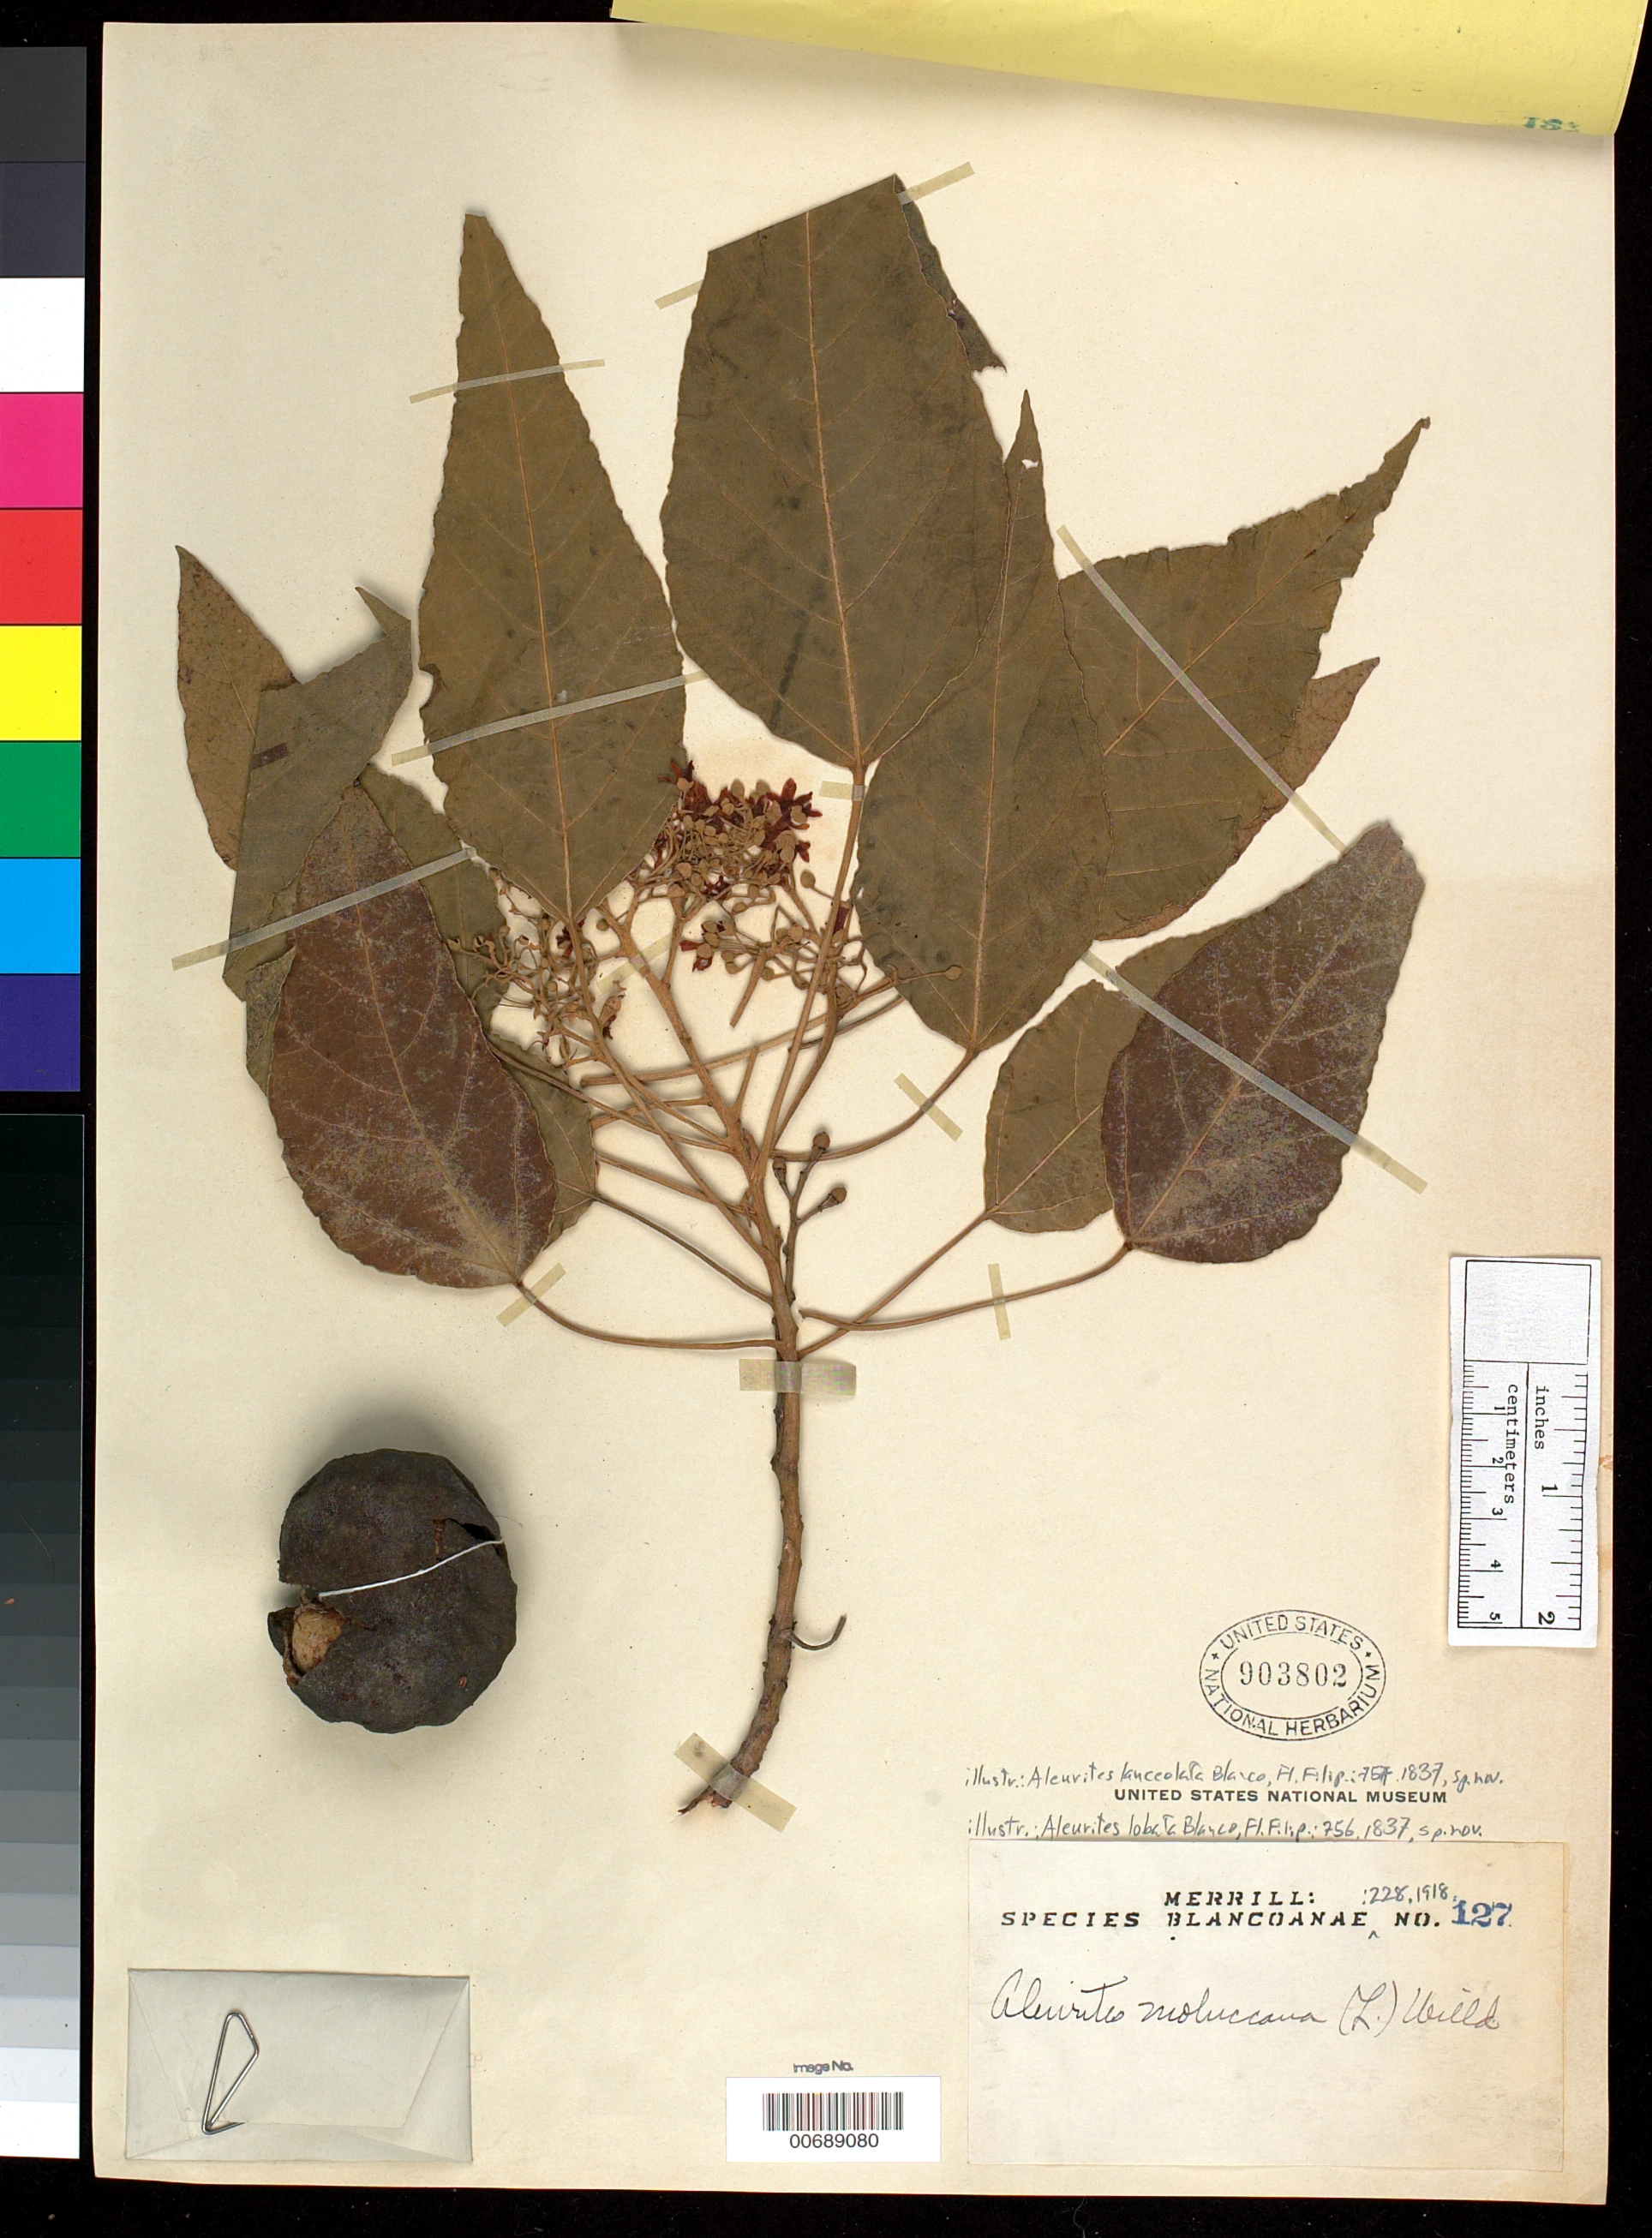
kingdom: Plantae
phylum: Tracheophyta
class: Magnoliopsida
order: Malpighiales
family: Euphorbiaceae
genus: Aleurites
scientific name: Aleurites moluccanus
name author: (L.) Willd.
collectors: E. D. Merrill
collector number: Sp. Blancoan. 0127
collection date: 1914-07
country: Philippines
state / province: Calabarzon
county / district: Cavite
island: Luzon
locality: Maragondong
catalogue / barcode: US 903802